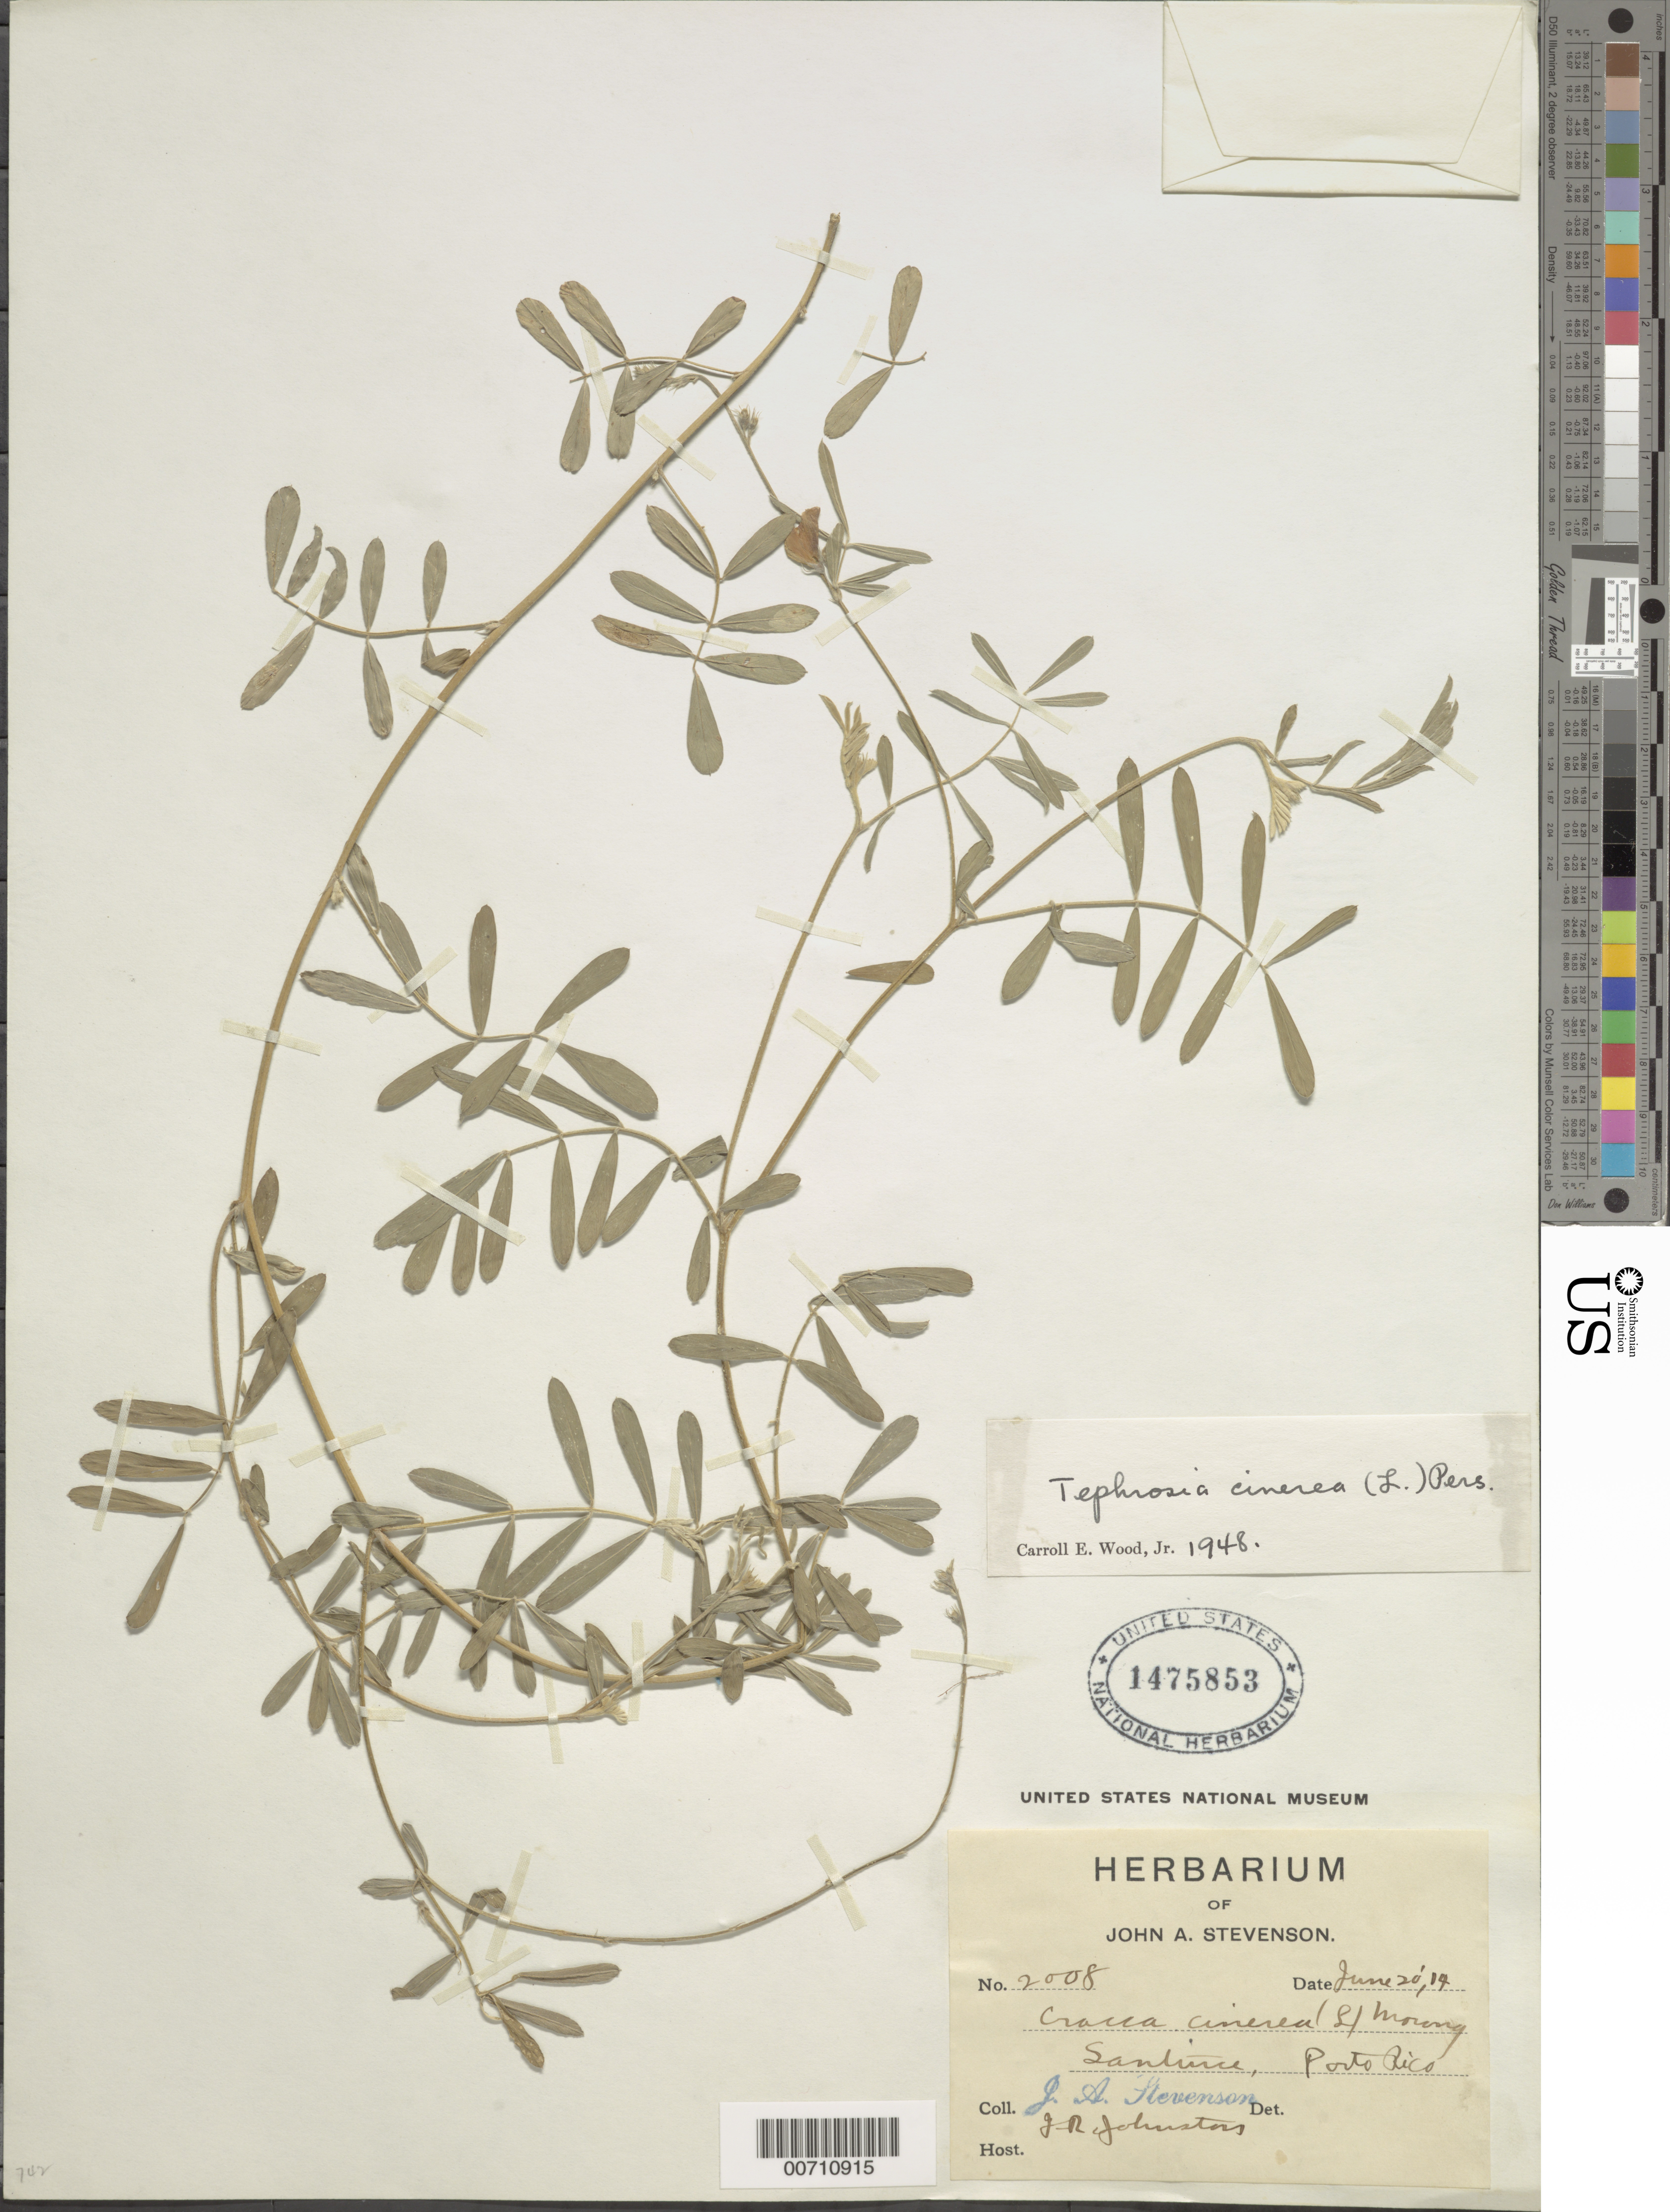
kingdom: Plantae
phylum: Tracheophyta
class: Magnoliopsida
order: Fabales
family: Fabaceae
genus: Tephrosia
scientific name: Tephrosia cinerea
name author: (L.) Pers.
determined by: Wood, C. E., Jr.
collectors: J. Stevenson & J. Johnston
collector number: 2008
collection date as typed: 20 Jun 1914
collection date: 1914-06-20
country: Puerto Rico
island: Greater Antilles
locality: Santurce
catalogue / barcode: US 1475853